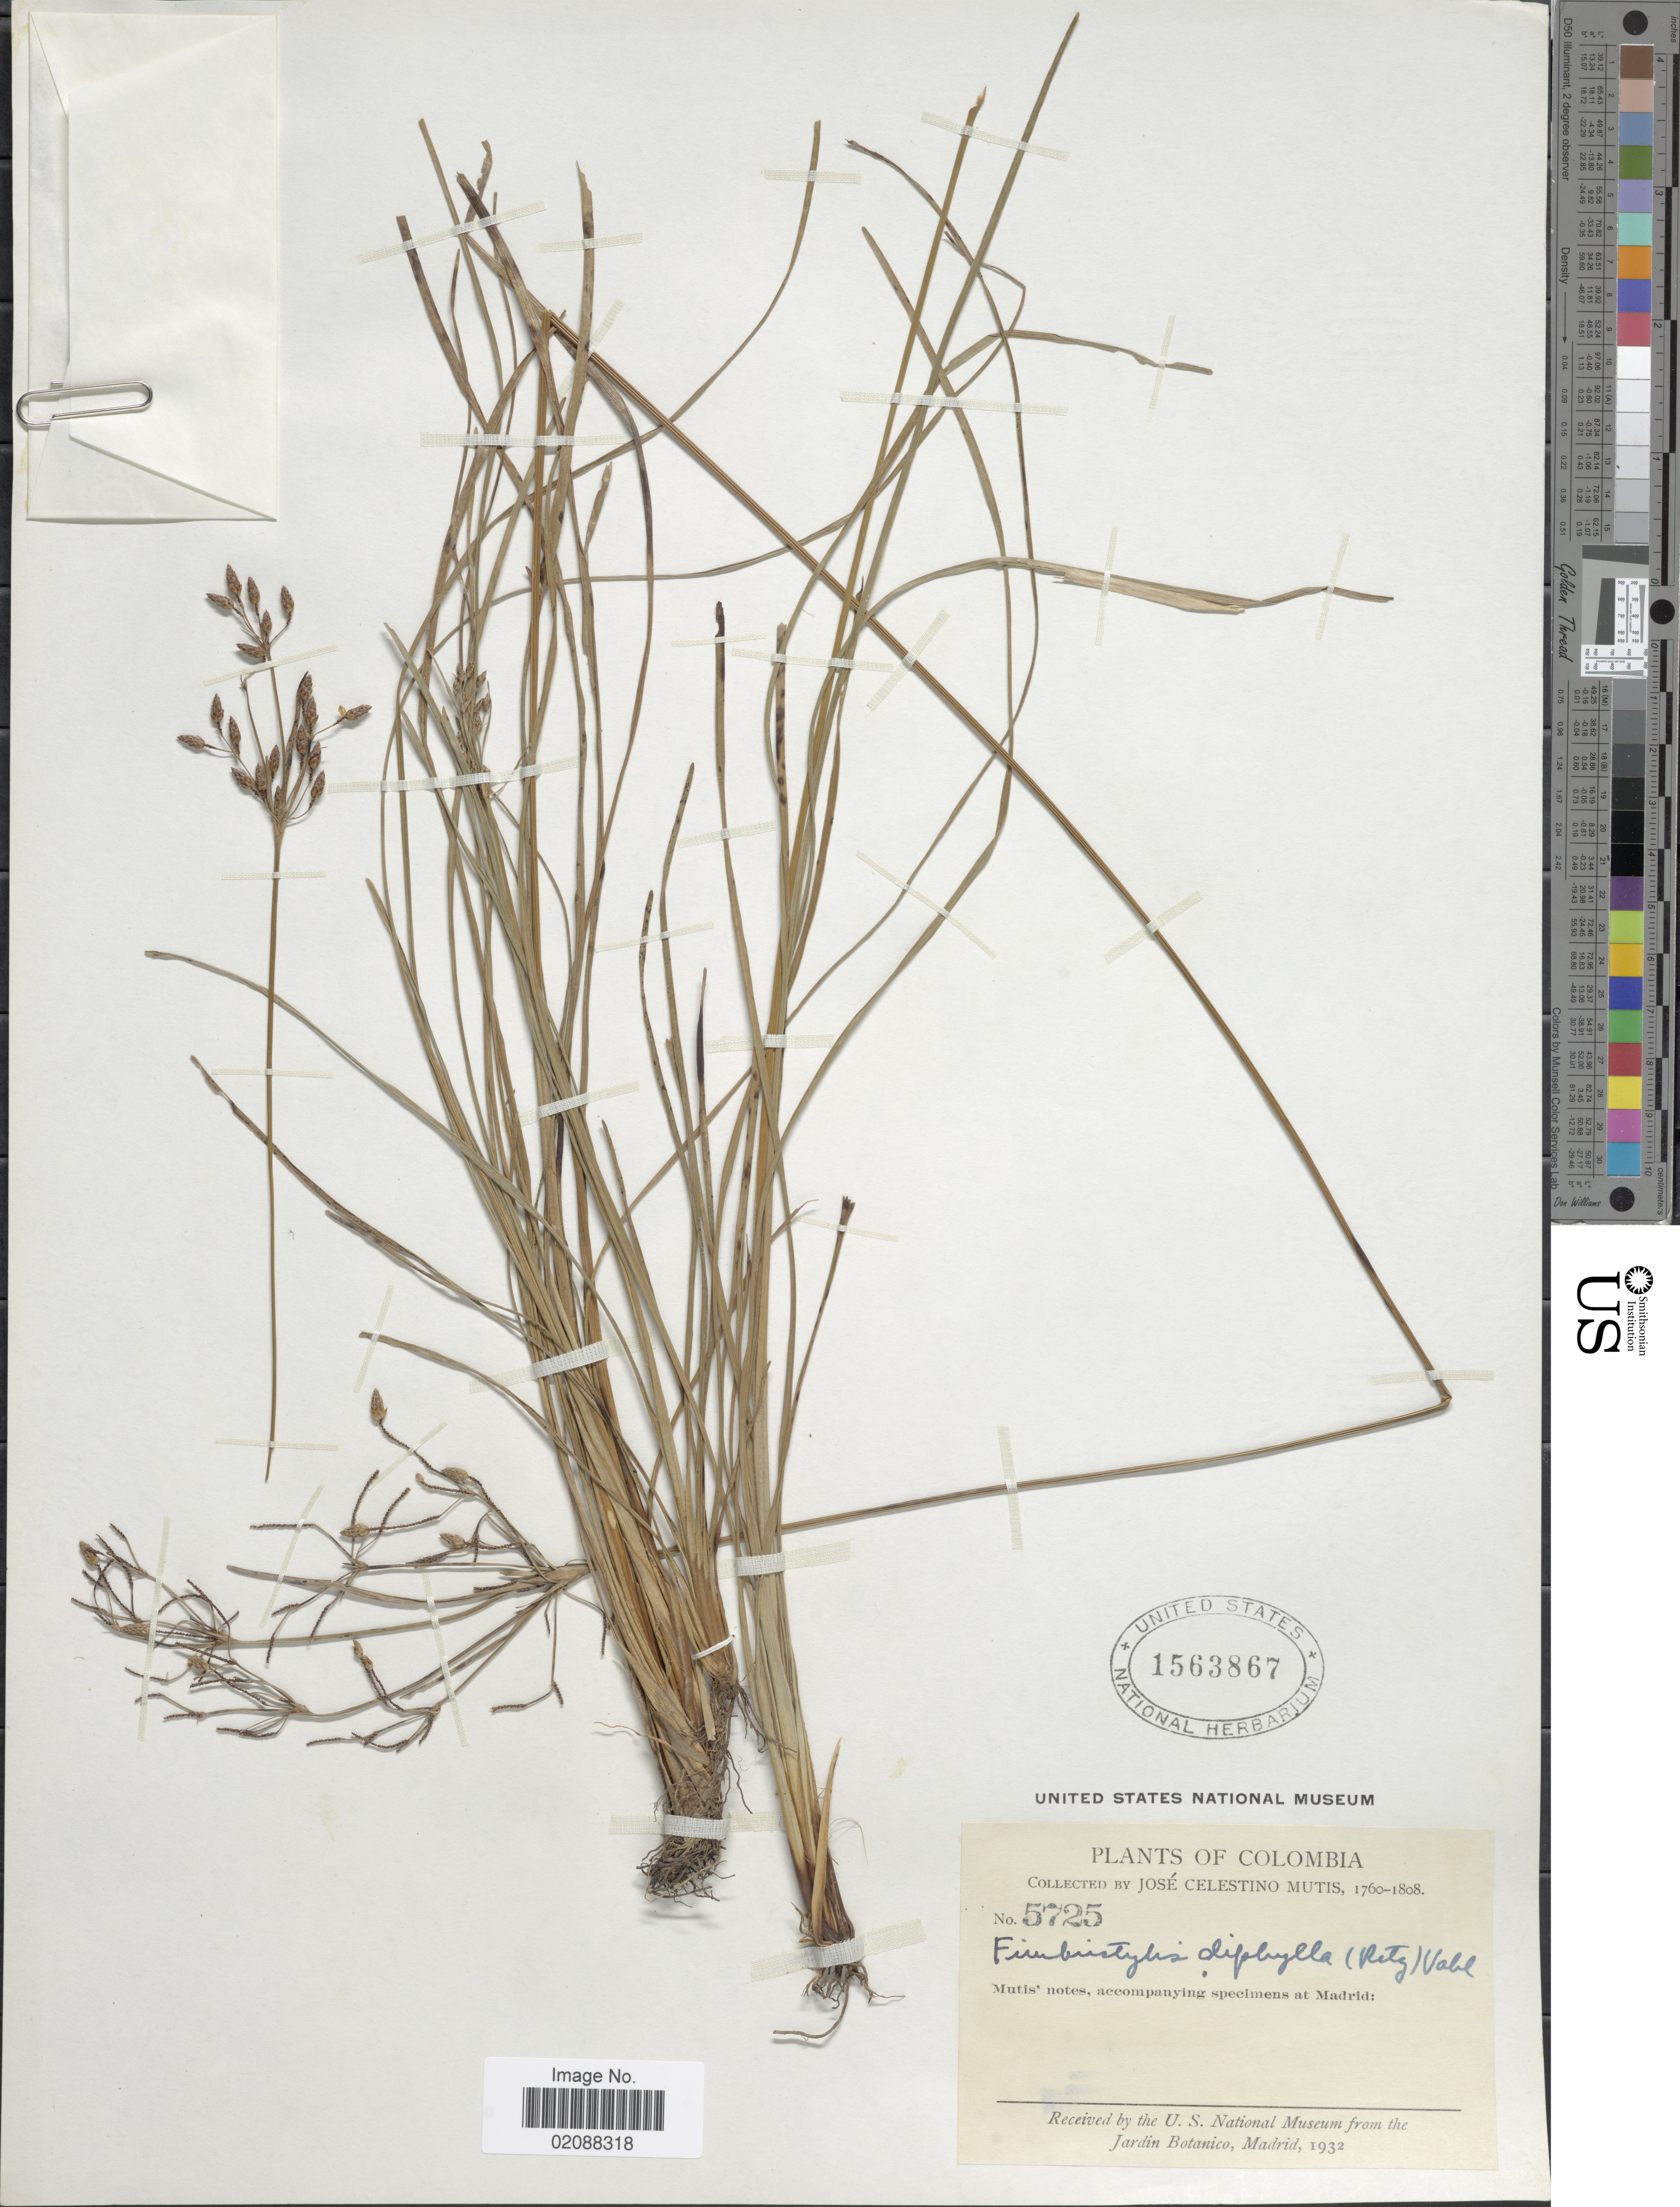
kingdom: Plantae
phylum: Tracheophyta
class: Liliopsida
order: Poales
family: Cyperaceae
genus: Fimbristylis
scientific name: Fimbristylis dichotoma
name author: (L.) Vahl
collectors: J. C. B. Mutis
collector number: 5725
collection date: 1760/1808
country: Colombia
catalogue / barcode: US 1563867